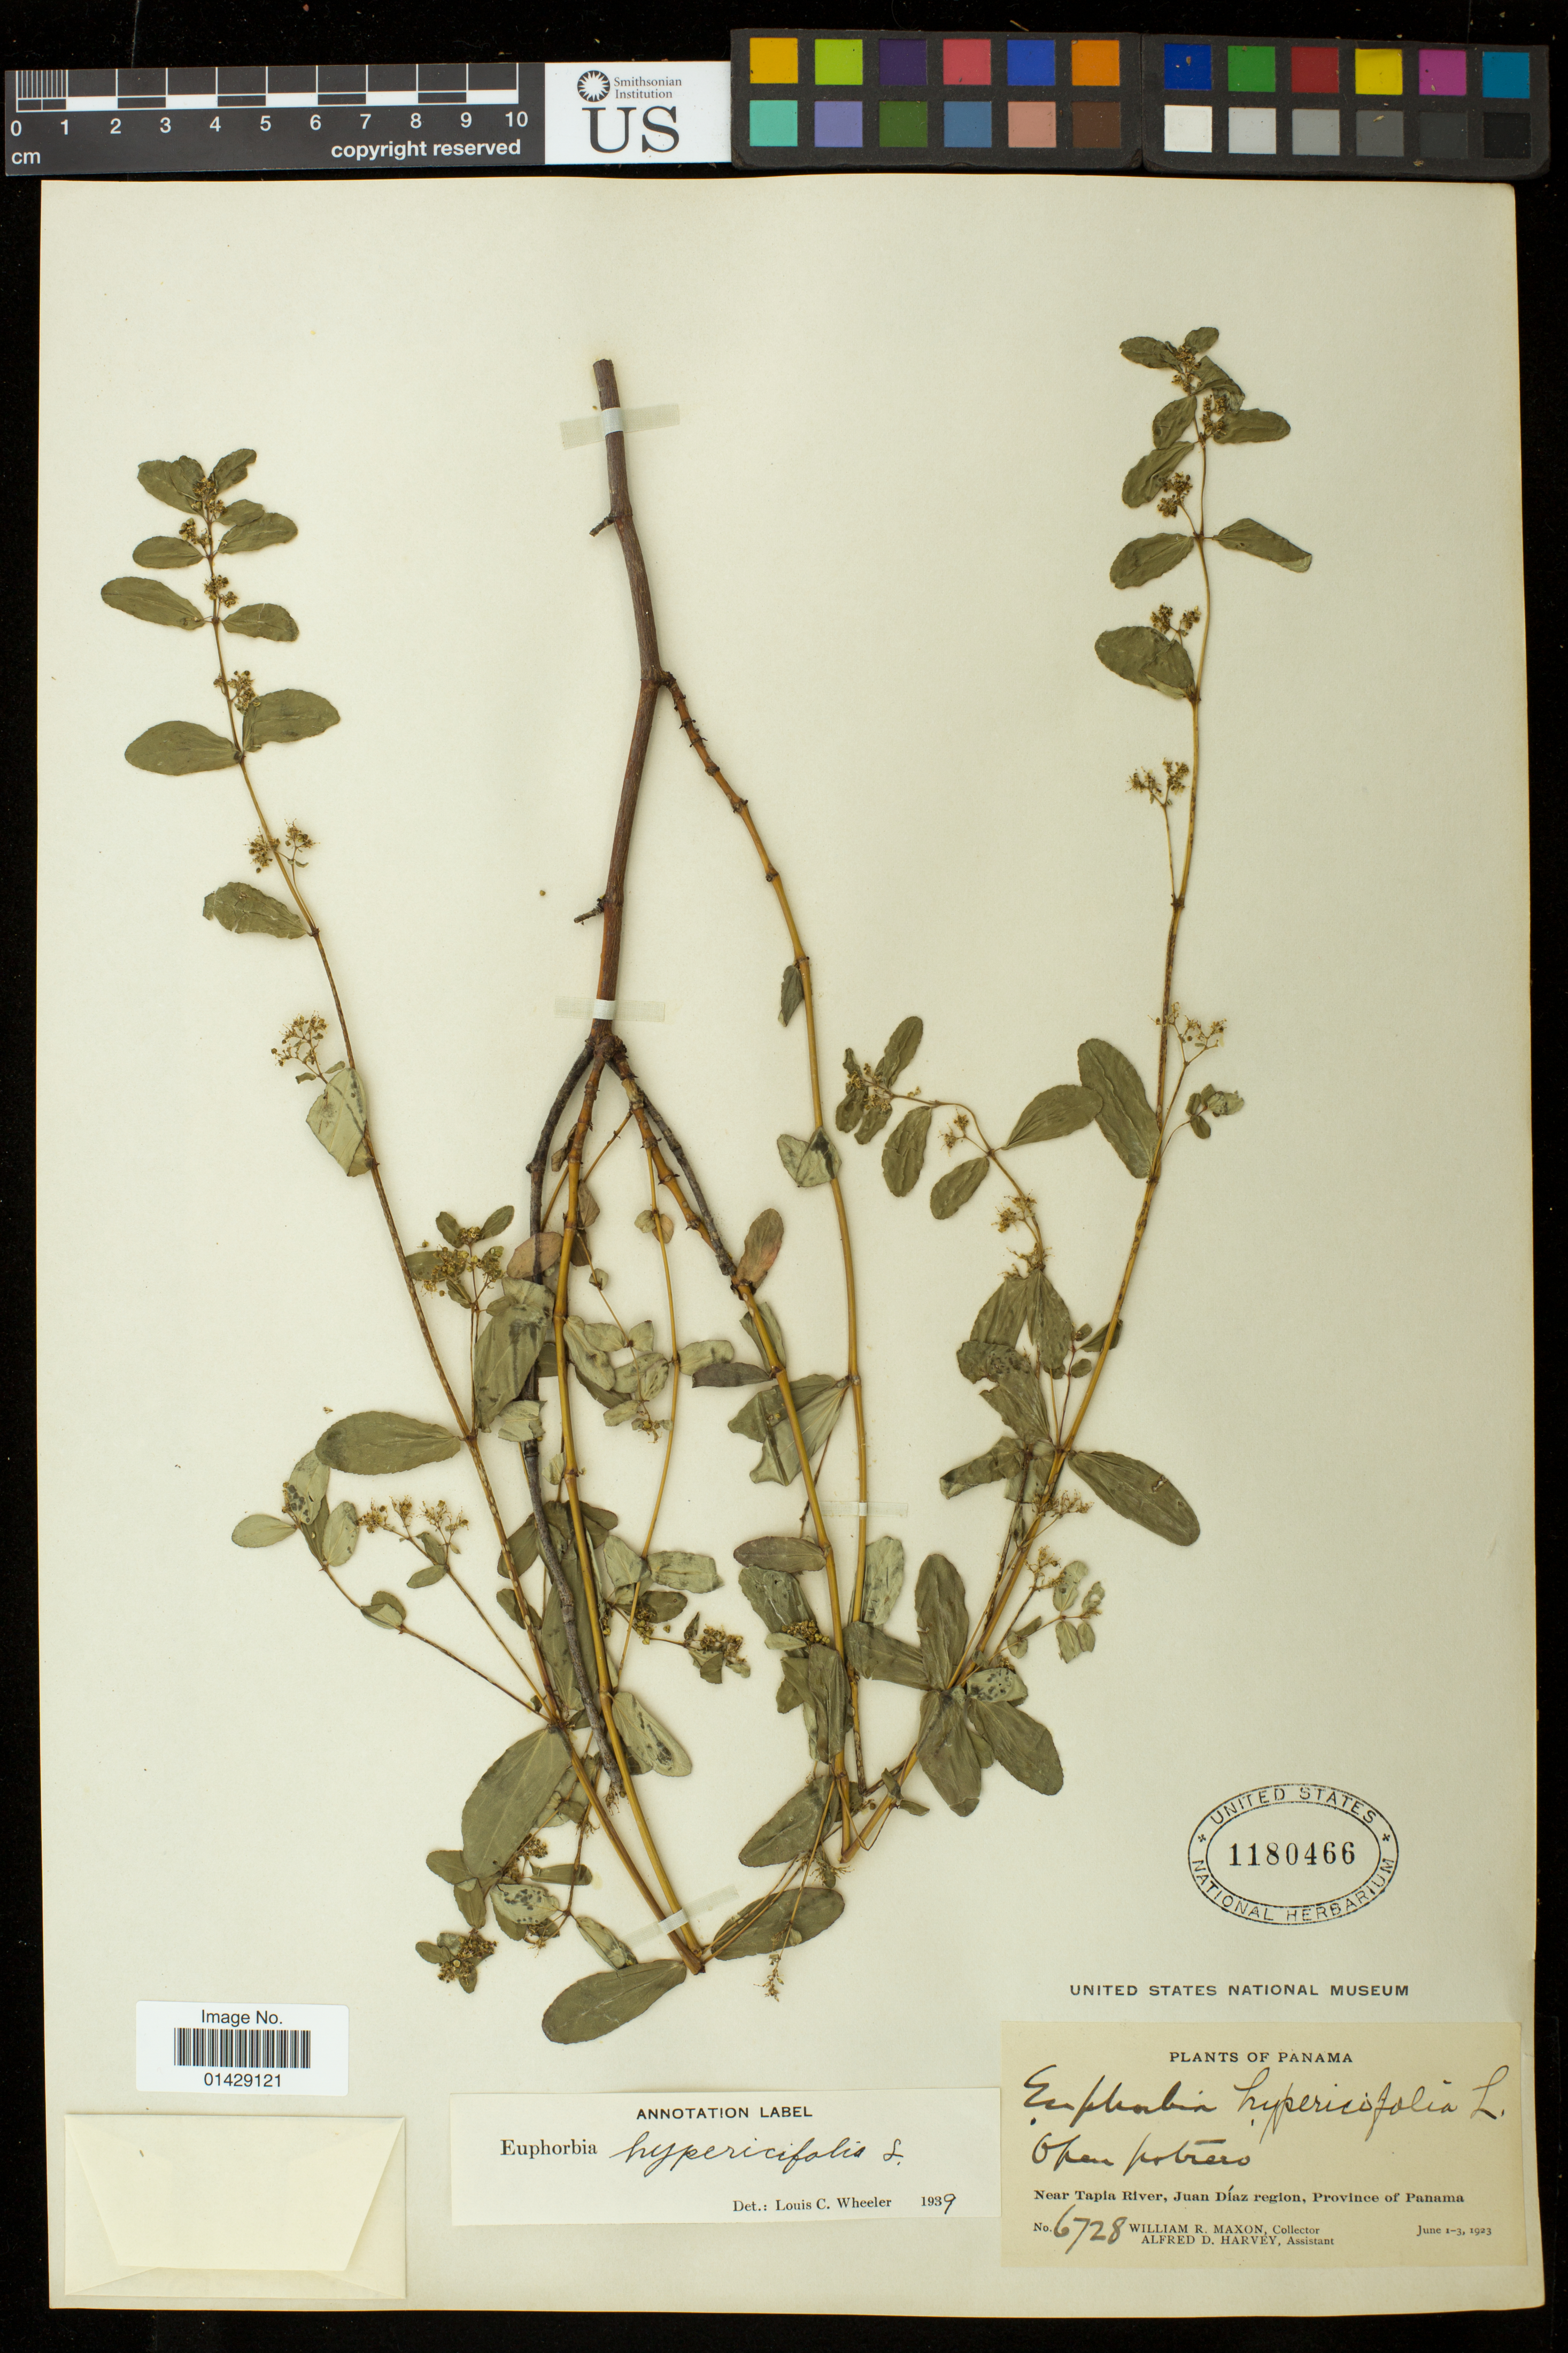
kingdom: Plantae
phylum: Tracheophyta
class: Magnoliopsida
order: Malpighiales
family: Euphorbiaceae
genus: Euphorbia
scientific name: Euphorbia hypericifolia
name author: L.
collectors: W. R. Maxon & A. D. Harvey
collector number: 6728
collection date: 1923-06-01/1923-06-03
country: Panama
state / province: Panamá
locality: Near Tapia River, Juan Diaz region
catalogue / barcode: US 1180466